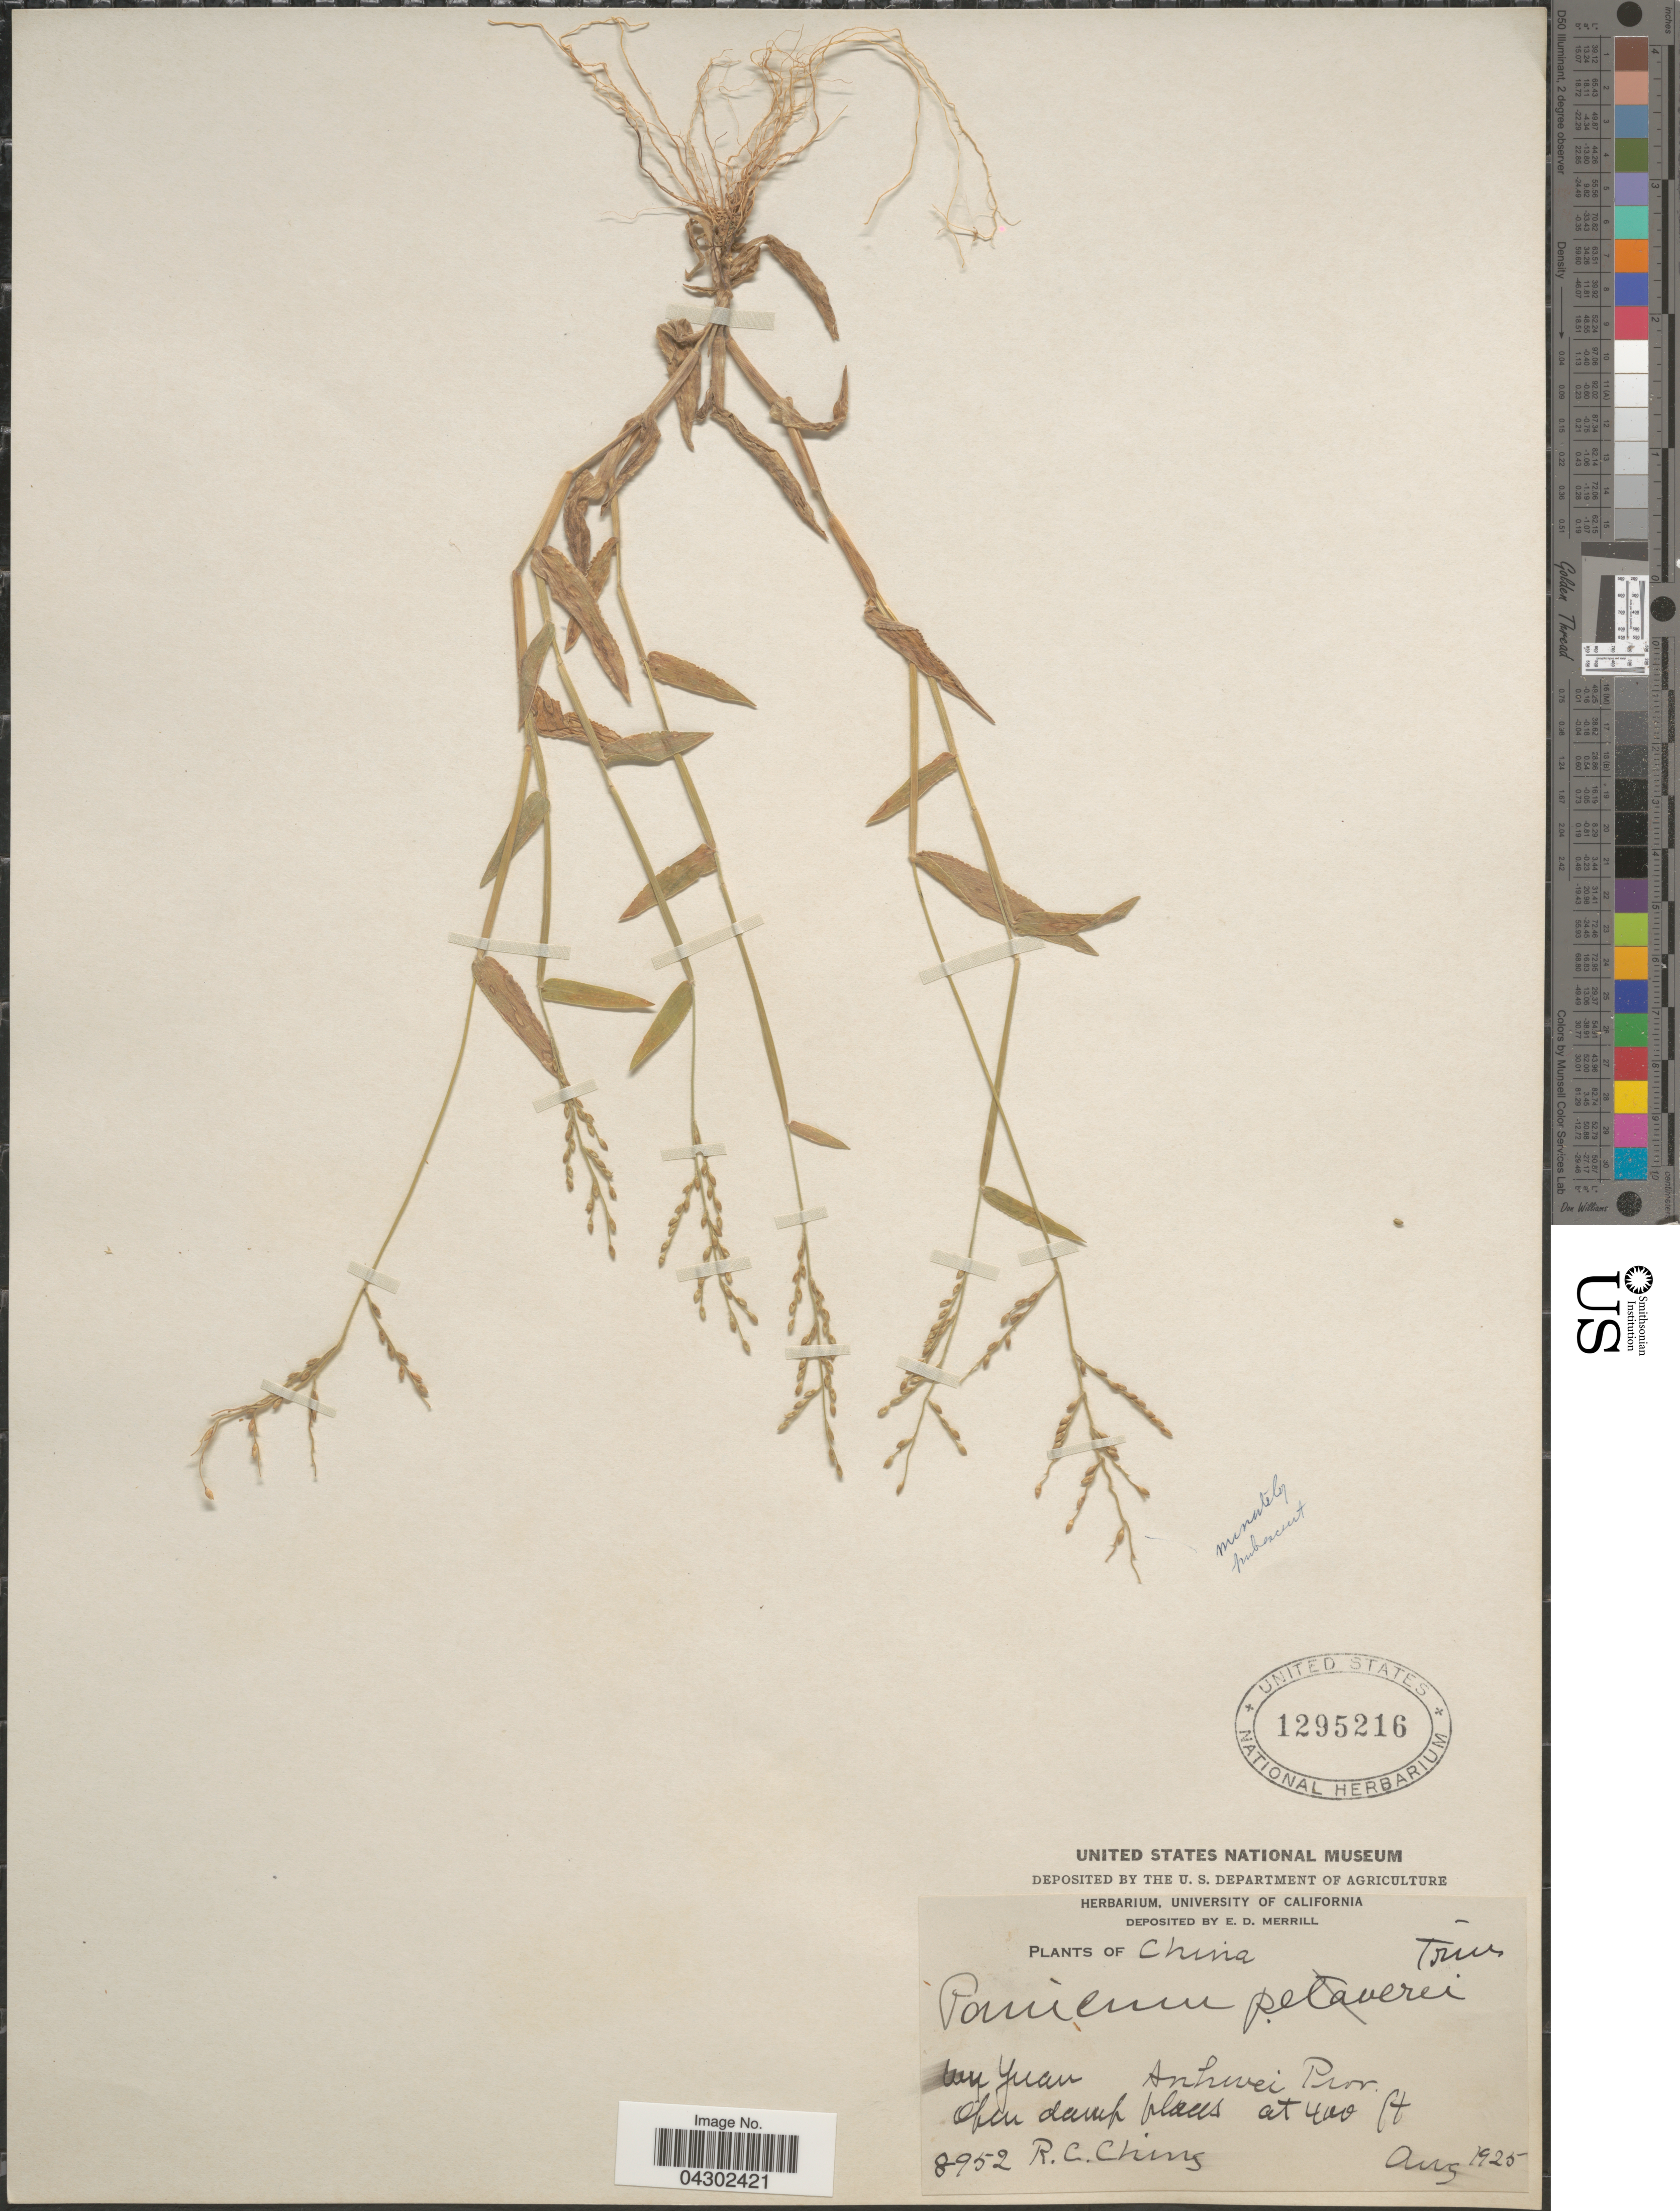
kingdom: Plantae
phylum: Tracheophyta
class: Liliopsida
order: Poales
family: Poaceae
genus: Panicum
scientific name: Panicum sp.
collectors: R. C. Ching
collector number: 8952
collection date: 1925-08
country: China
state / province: Anhui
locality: Wu Yuan Anhwei Prov. Open damp places.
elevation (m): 122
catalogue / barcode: US 1295216